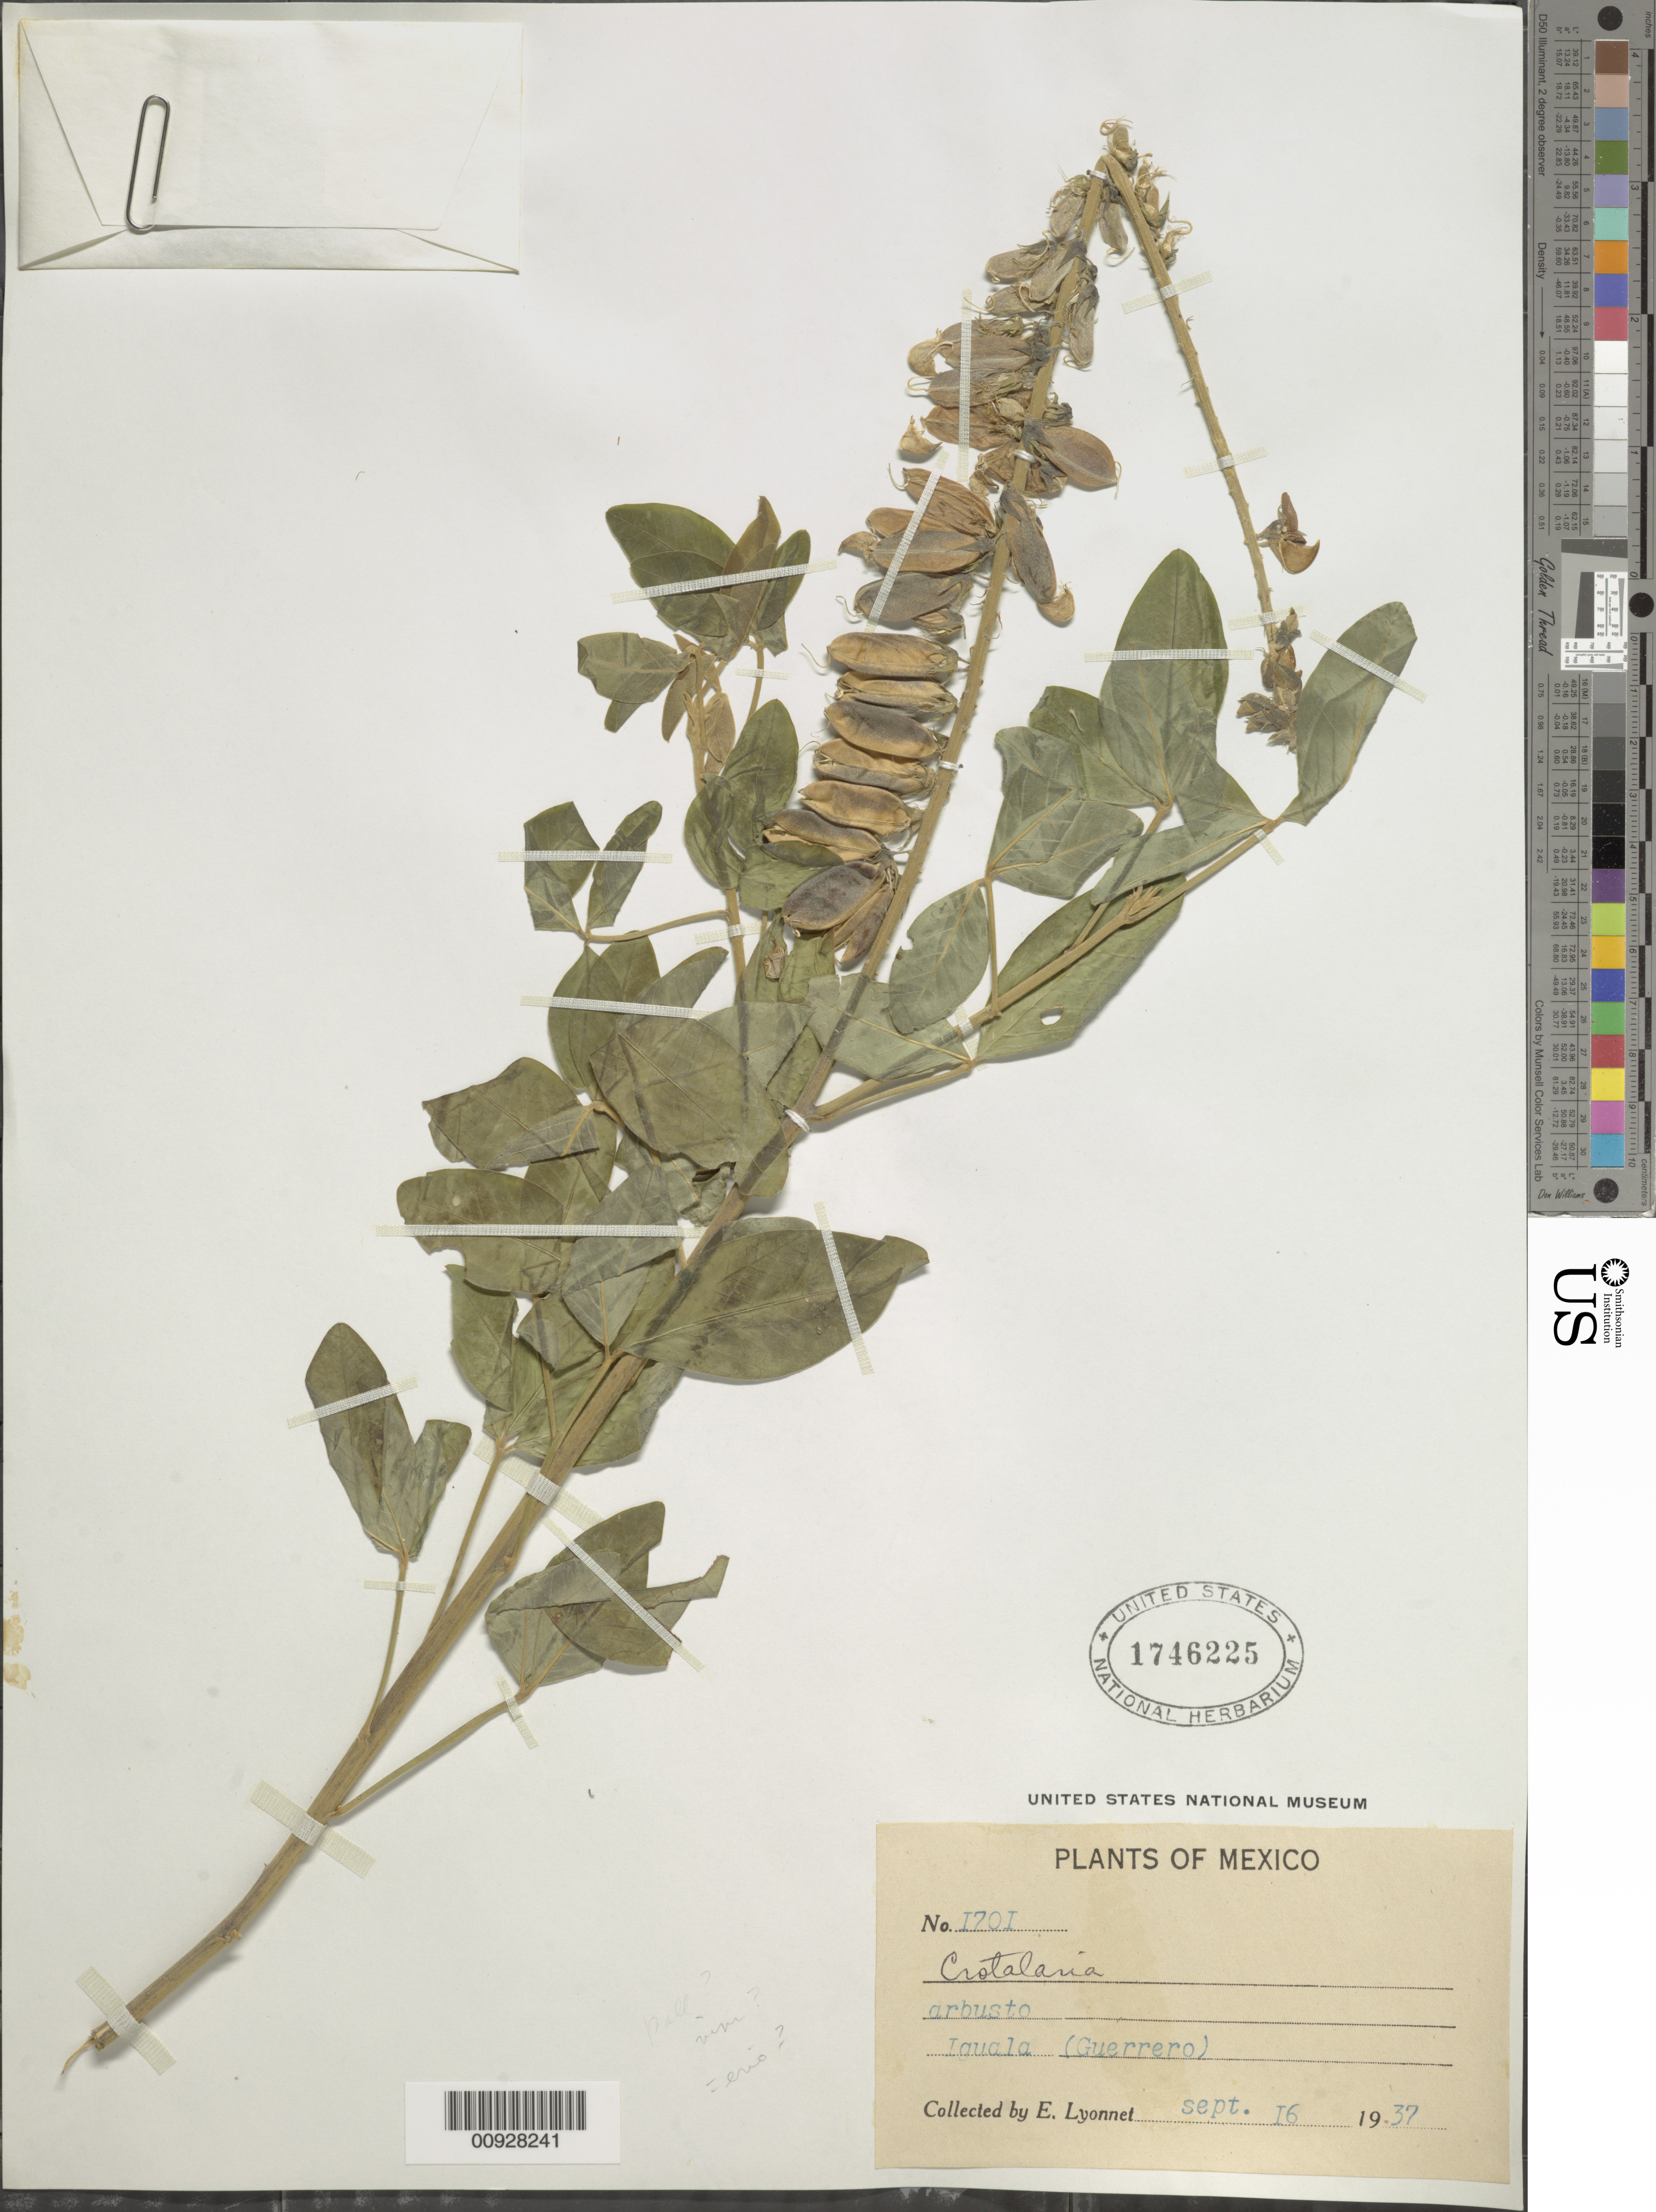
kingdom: Plantae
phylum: Tracheophyta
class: Magnoliopsida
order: Fabales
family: Fabaceae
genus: Crotalaria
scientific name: Crotalaria sp.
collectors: Bro. E. Lyonnet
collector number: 1701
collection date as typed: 16 Sep 1937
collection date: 1937-09-16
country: Mexico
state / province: Guerrero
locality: Iguala (Guerrero).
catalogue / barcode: US 1746225